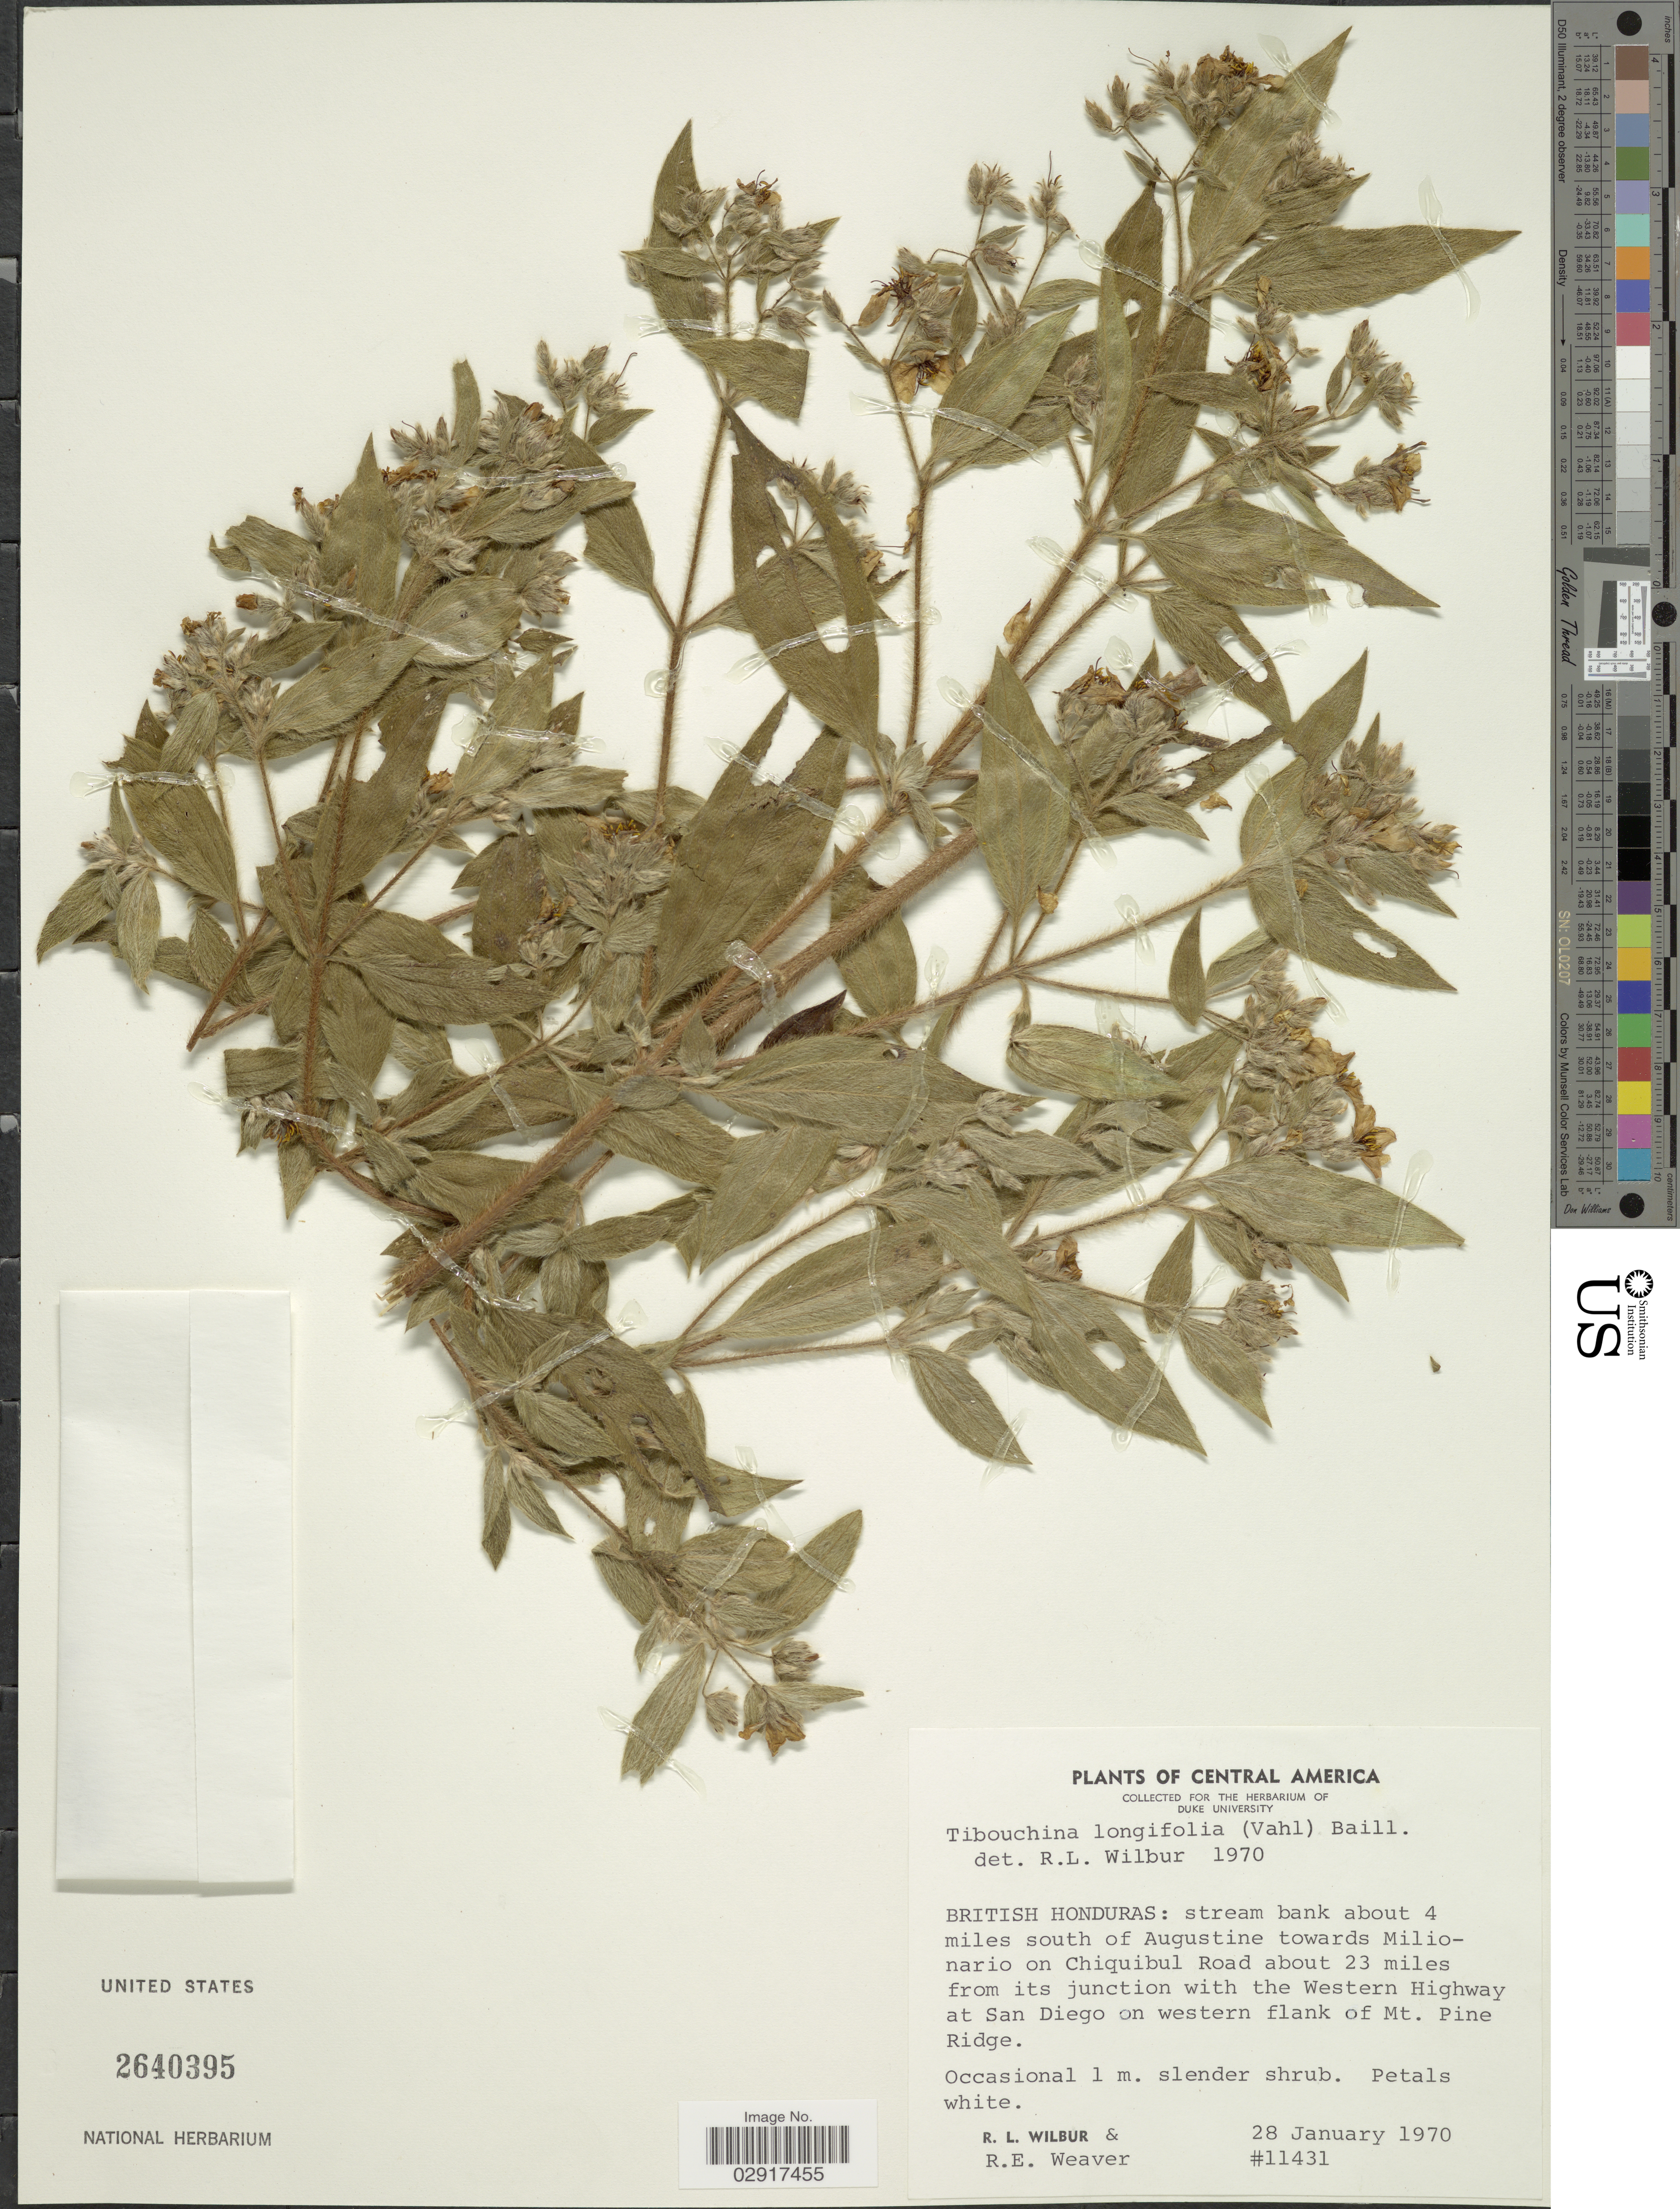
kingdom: Plantae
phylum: Tracheophyta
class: Magnoliopsida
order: Myrtales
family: Melastomataceae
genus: Chaetogastra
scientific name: Chaetogastra longifolia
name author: (Vahl) DC.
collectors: R. L. Wilbur & R. E. Weaver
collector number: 11431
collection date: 1970-01-28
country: Belize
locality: Central America. British Honduras: stream bank about 4 miles south of Augustine towards Milionario on Chiquibul Road about 23 miles from its junction with the Western Highway at San Diego on western flank of Mt. Pine Ridge.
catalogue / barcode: US 2640395